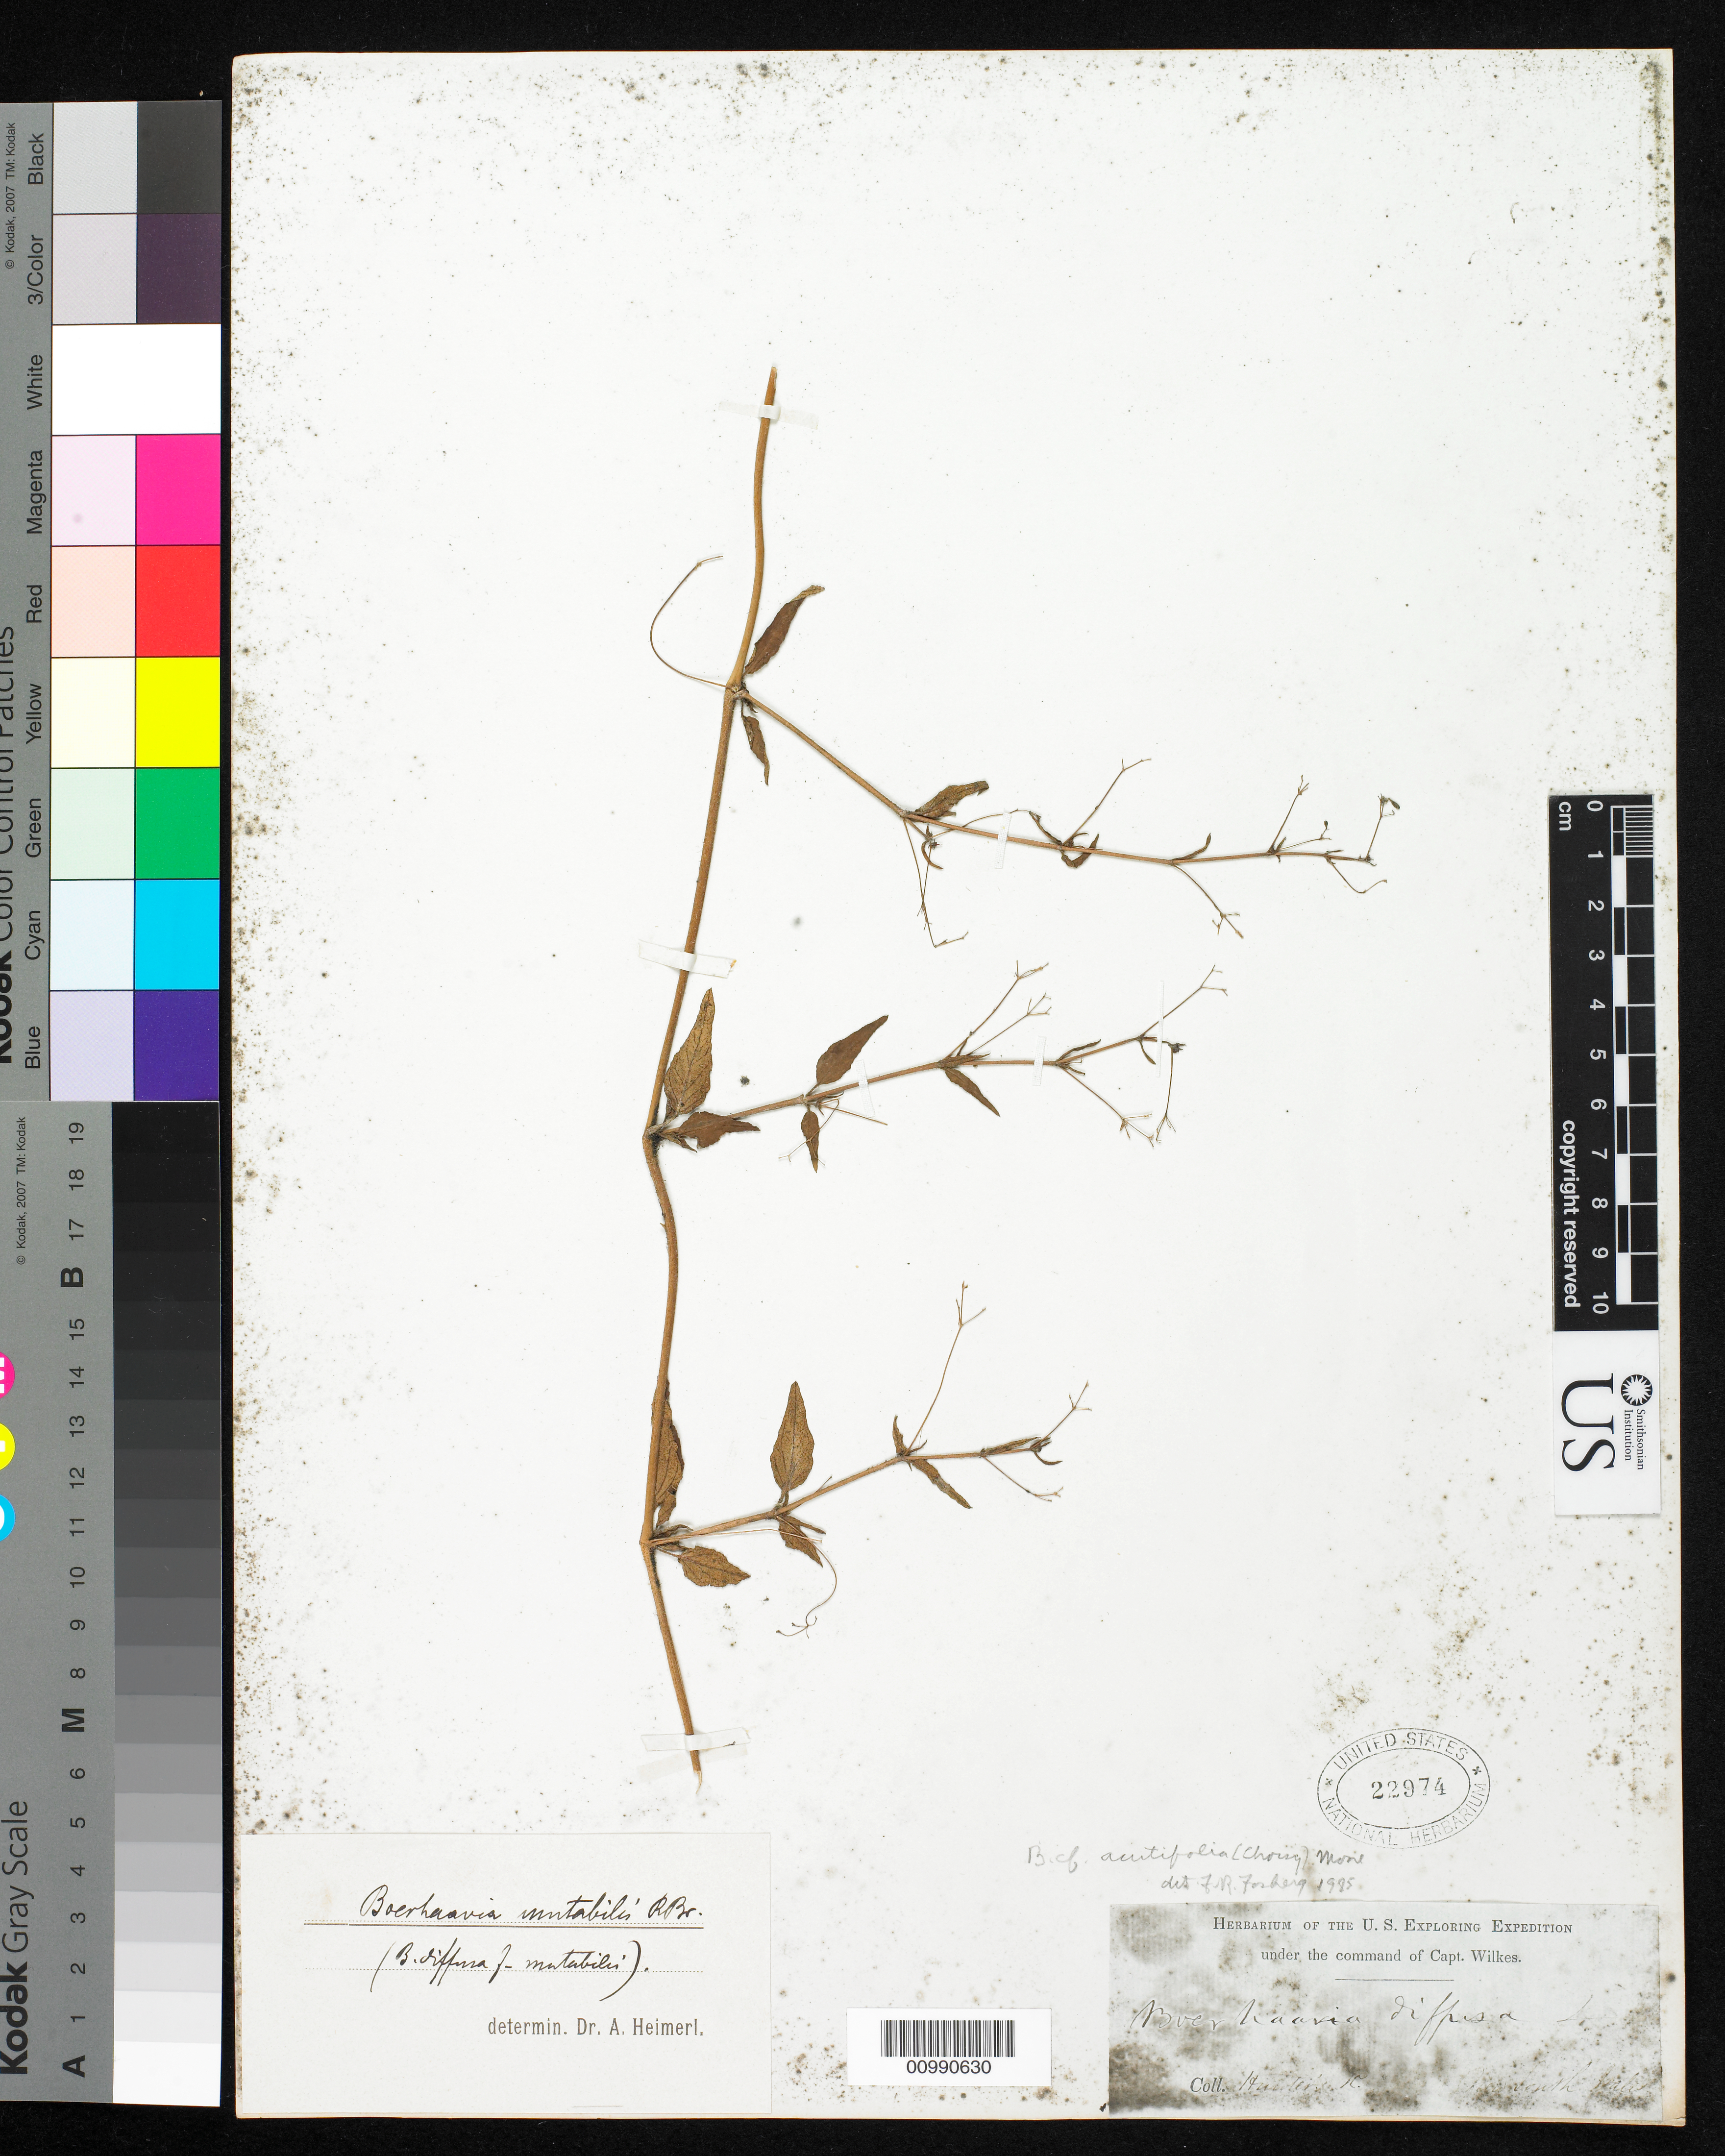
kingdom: Plantae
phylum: Tracheophyta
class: Magnoliopsida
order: Caryophyllales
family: Nyctaginaceae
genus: Boerhavia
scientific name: Boerhavia acutifolia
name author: (Choisy) J.W. Moore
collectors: Wilkes Explor. Exped.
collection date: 1838/1842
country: Australia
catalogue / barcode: US 22974